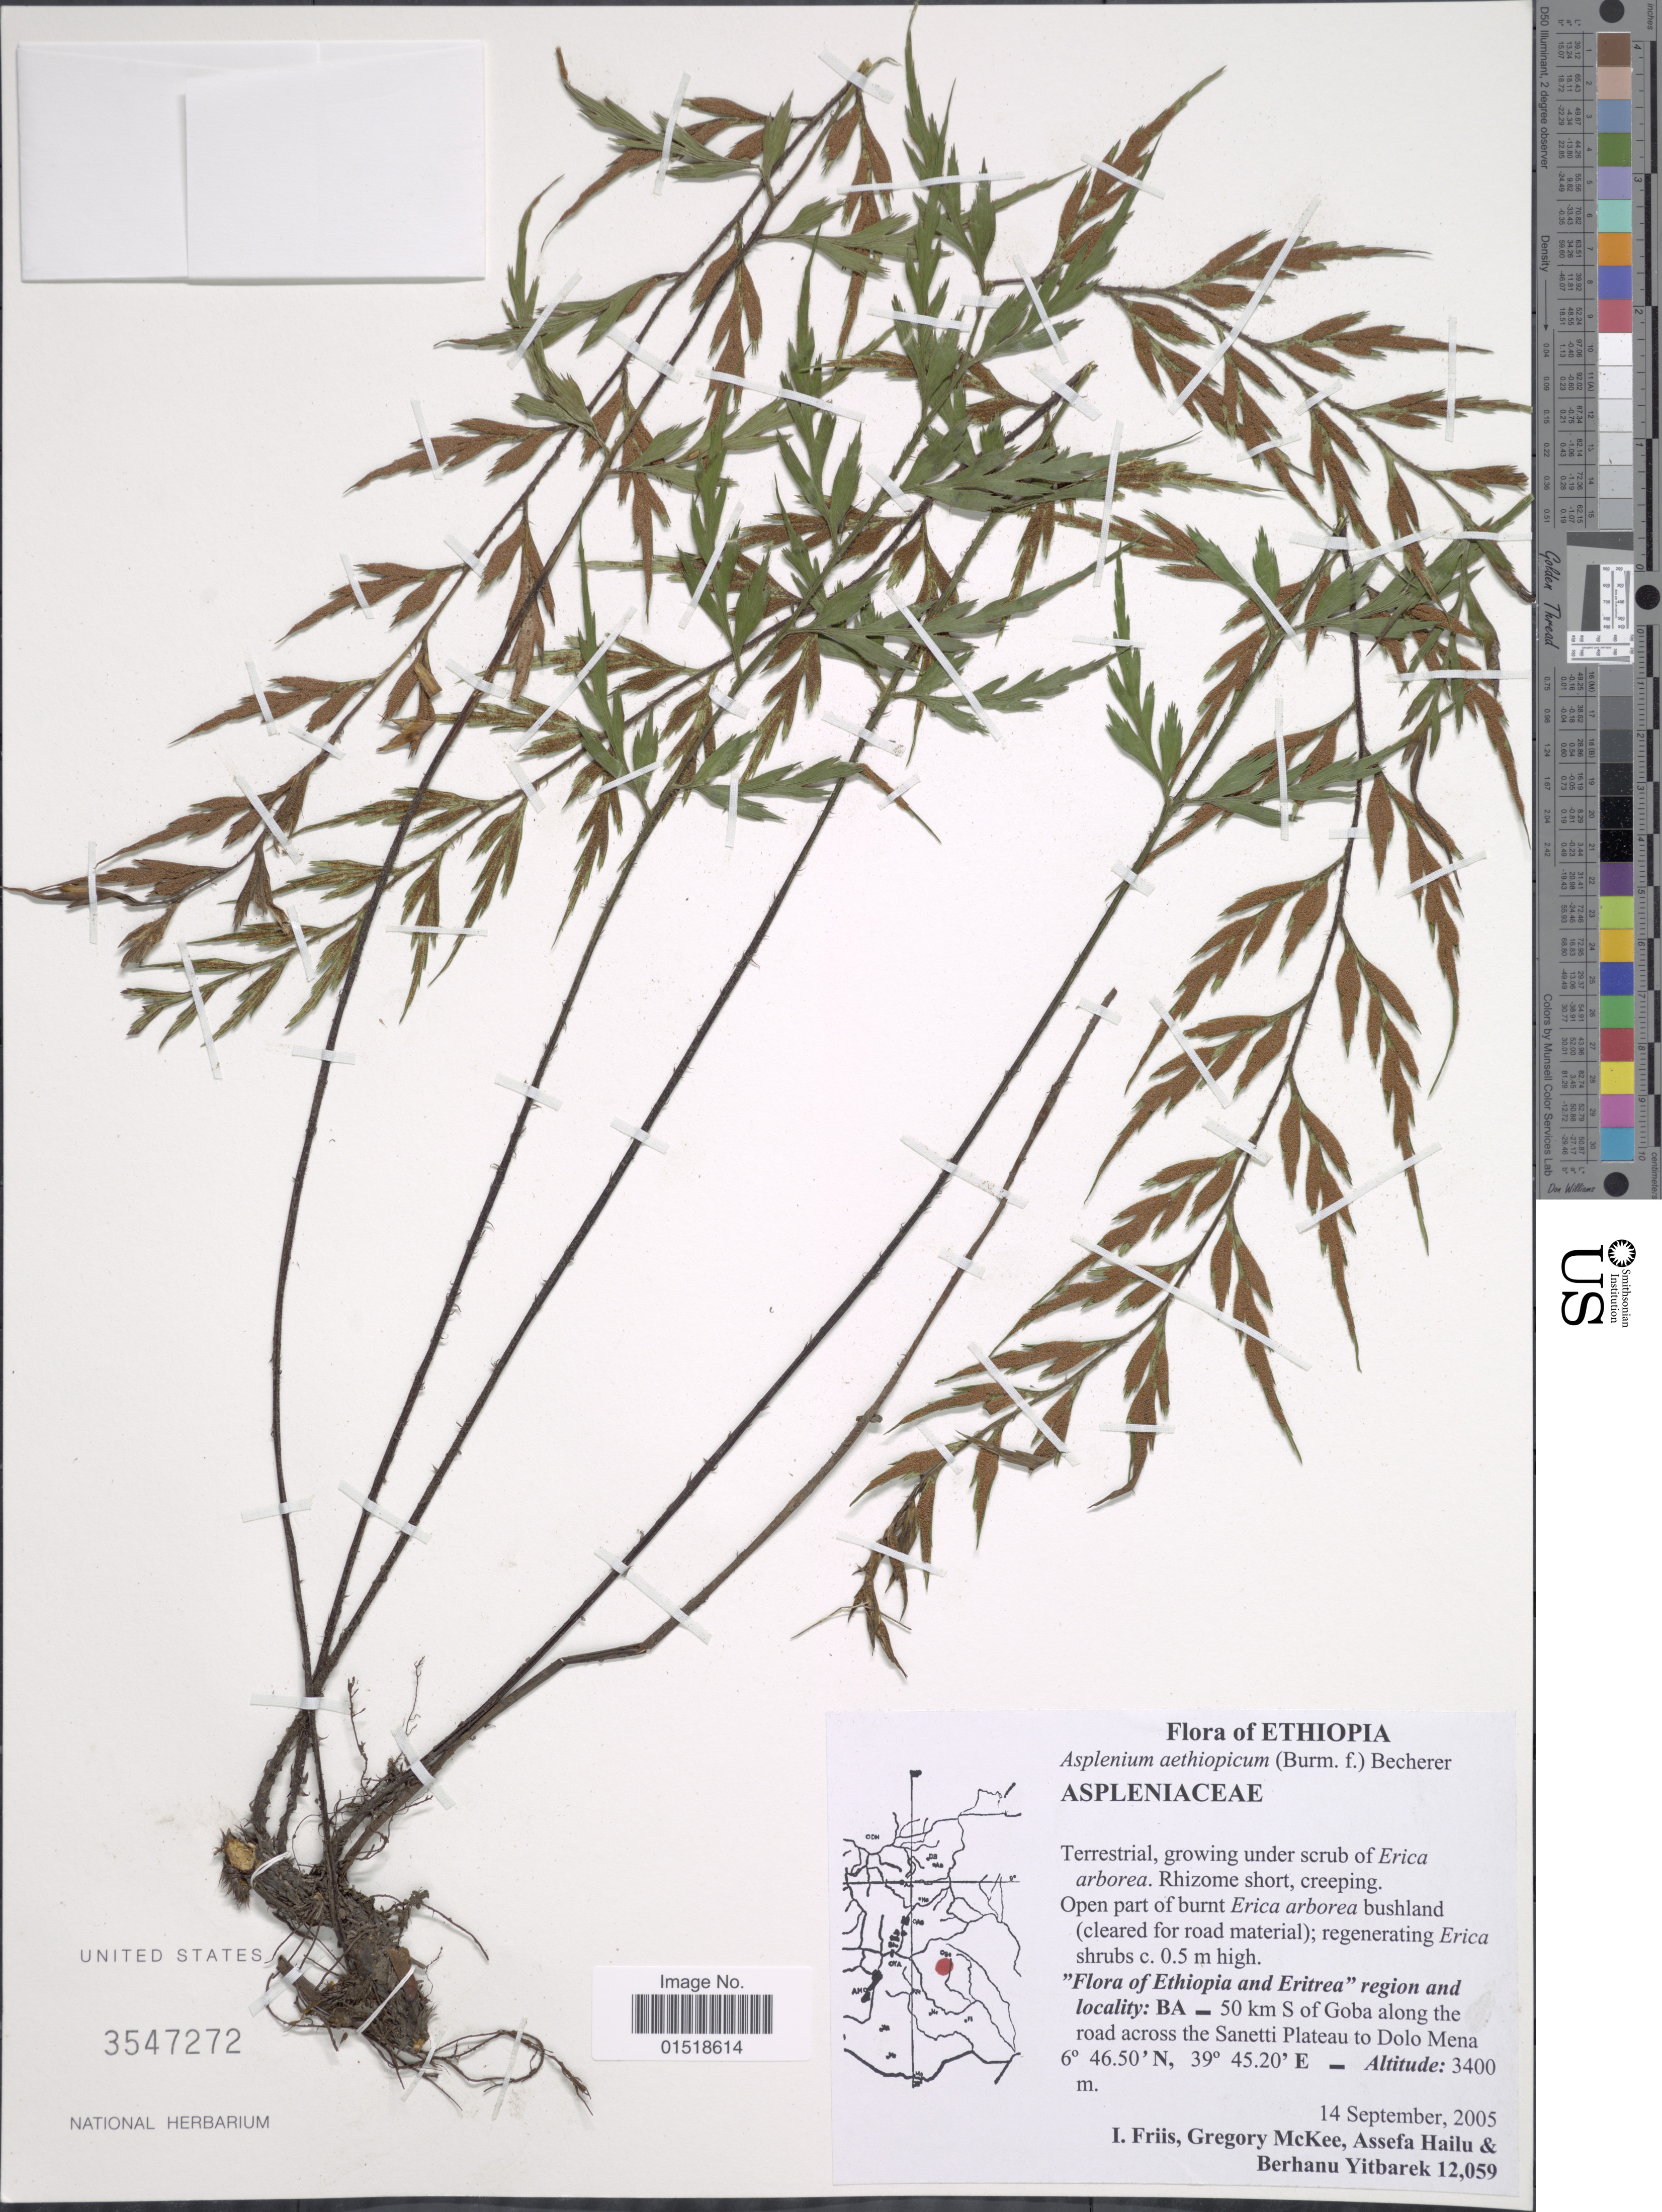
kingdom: Plantae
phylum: Tracheophyta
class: Polypodiopsida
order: Polypodiales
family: Aspleniaceae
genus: Asplenium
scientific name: Asplenium aethiopicum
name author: (Burm. f.) Bech.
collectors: I. Friis, G. S. McKee, A. Hailu & B. Yitbarek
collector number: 12059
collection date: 2005-09-14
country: Ethiopia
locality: BA_ 50 km S of Goba along the road across the Sanetti Plateau to Dolo Mena.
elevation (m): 3400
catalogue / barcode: US 3547272